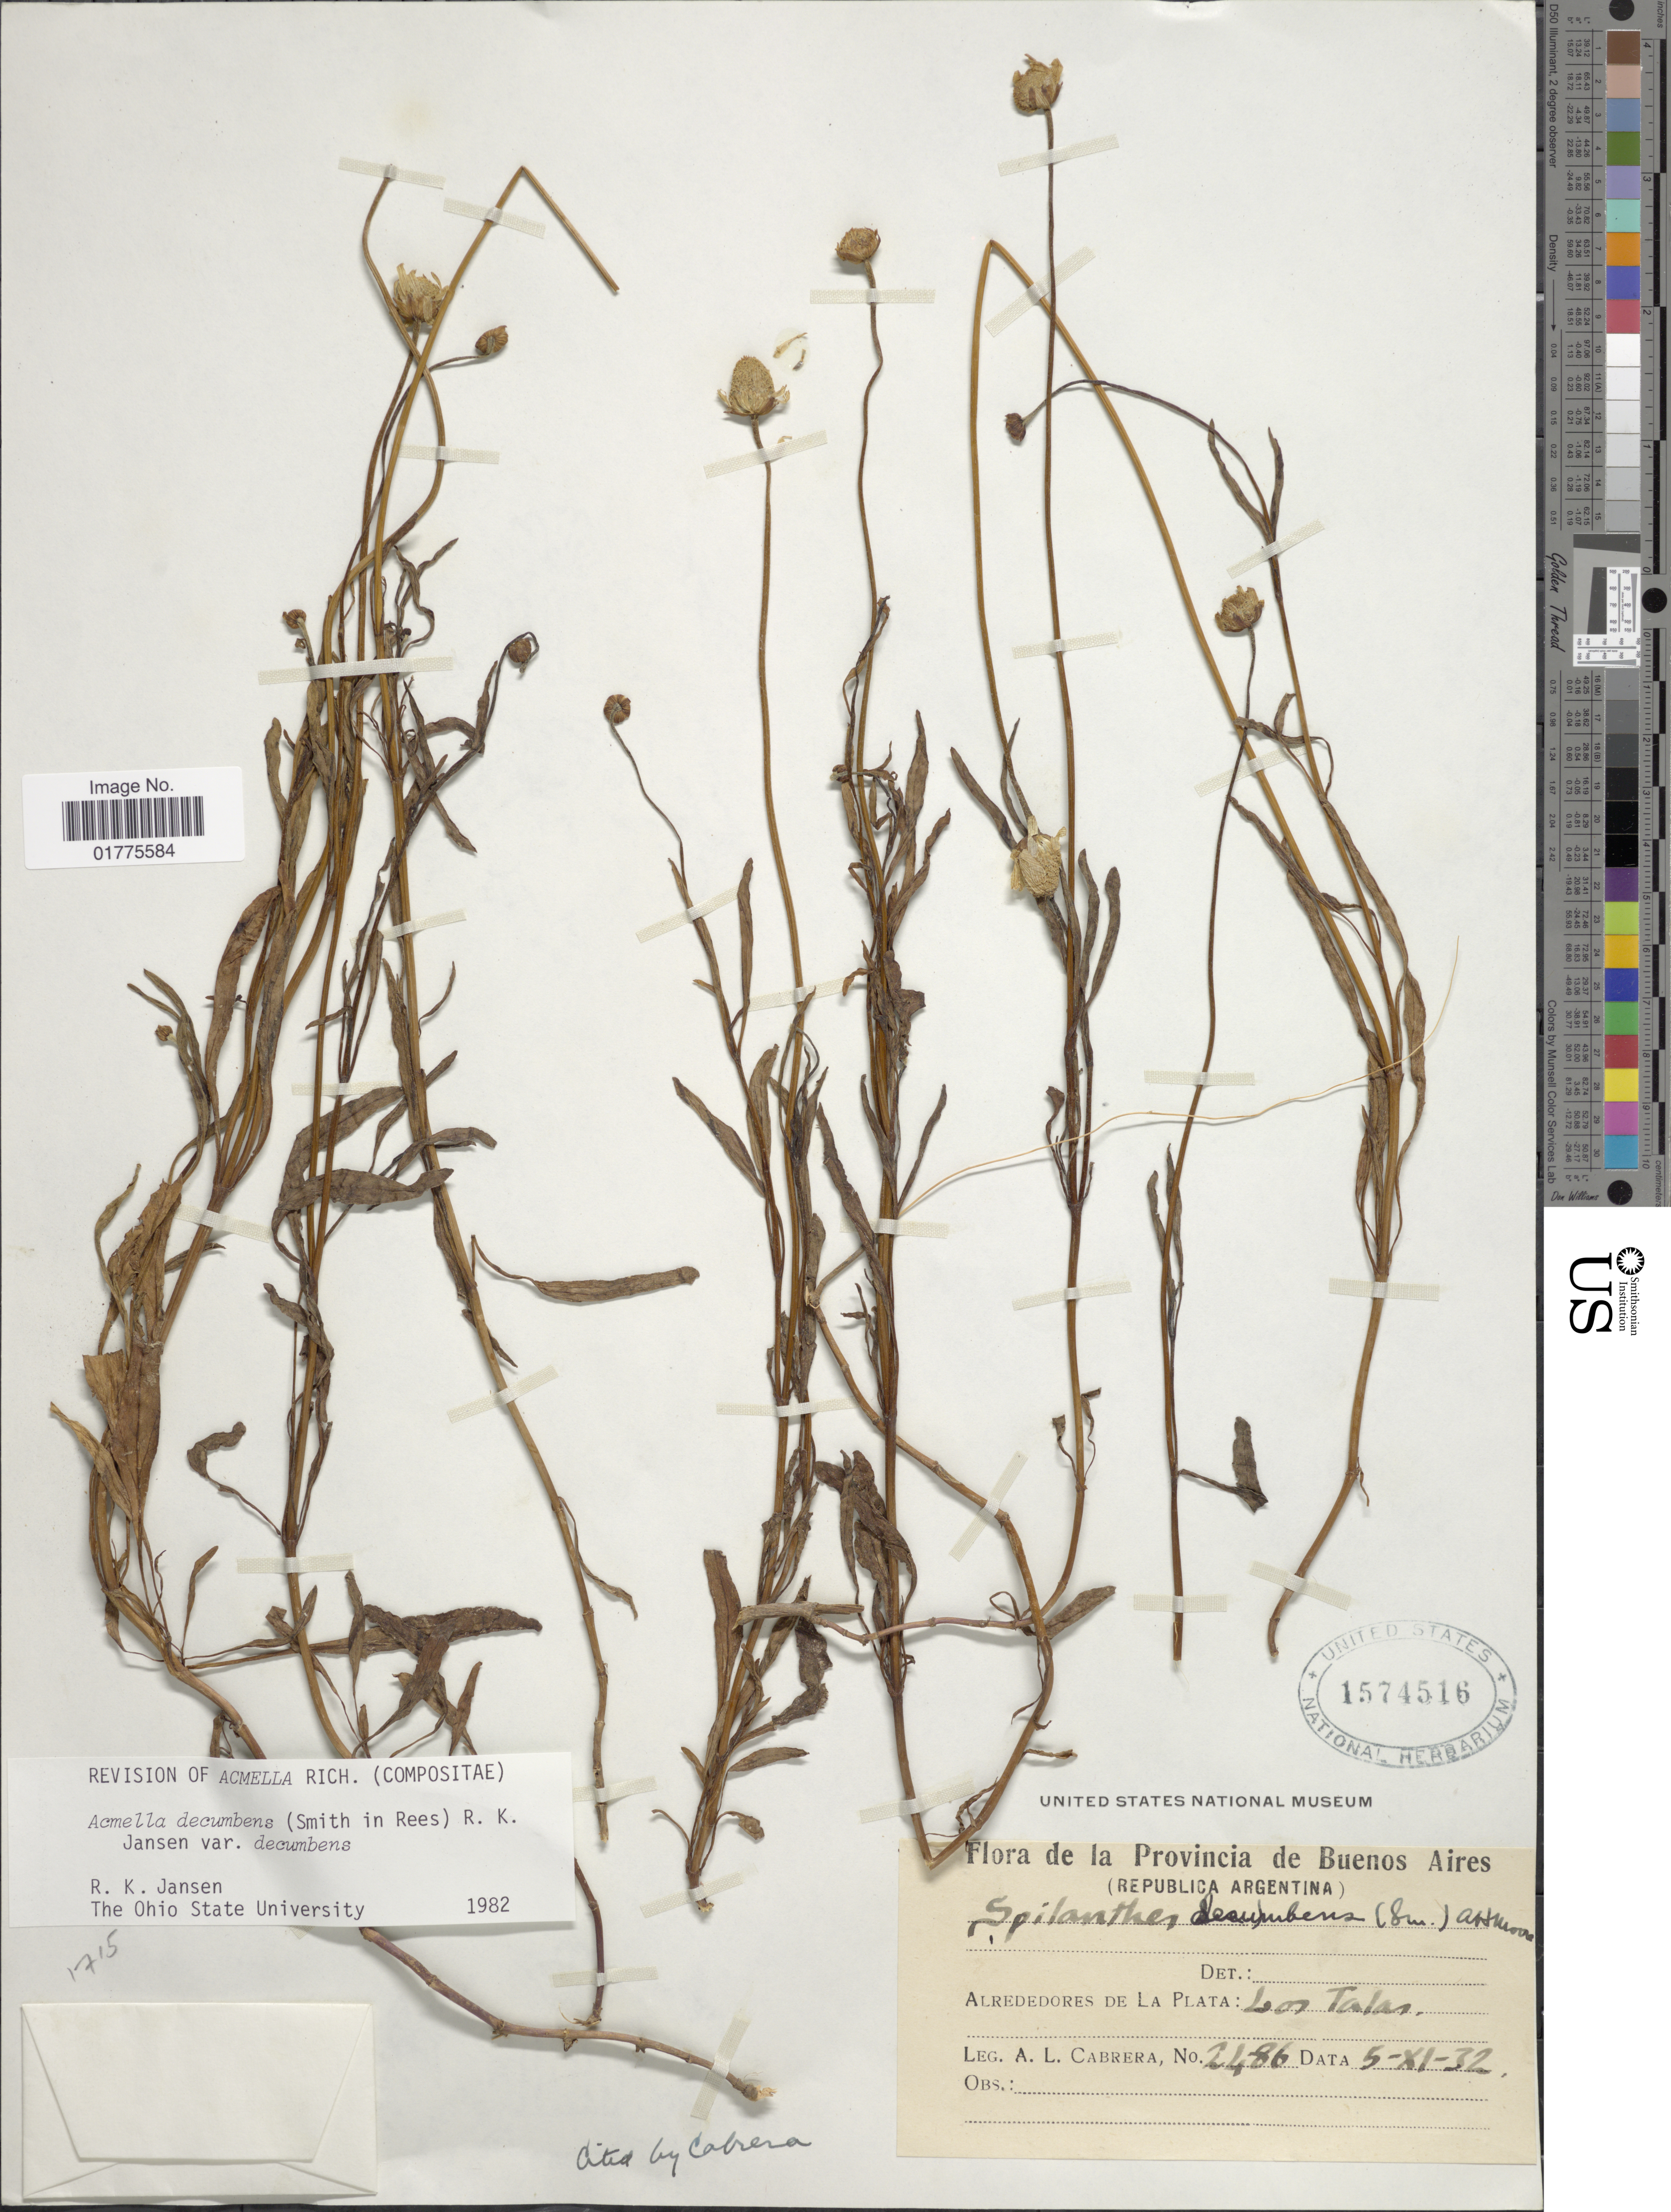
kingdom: Plantae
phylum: Tracheophyta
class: Magnoliopsida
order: Asterales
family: Asteraceae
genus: Acmella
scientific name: Acmella decumbens var. decumbens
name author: (Sm.) R.K. Jansen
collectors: A. L. Cabrera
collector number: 2486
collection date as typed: Transcribed d/m/y: 5/11/32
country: Argentina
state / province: Buenos Aires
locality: Alrededores de La Plata: Los Talas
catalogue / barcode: US 1574516